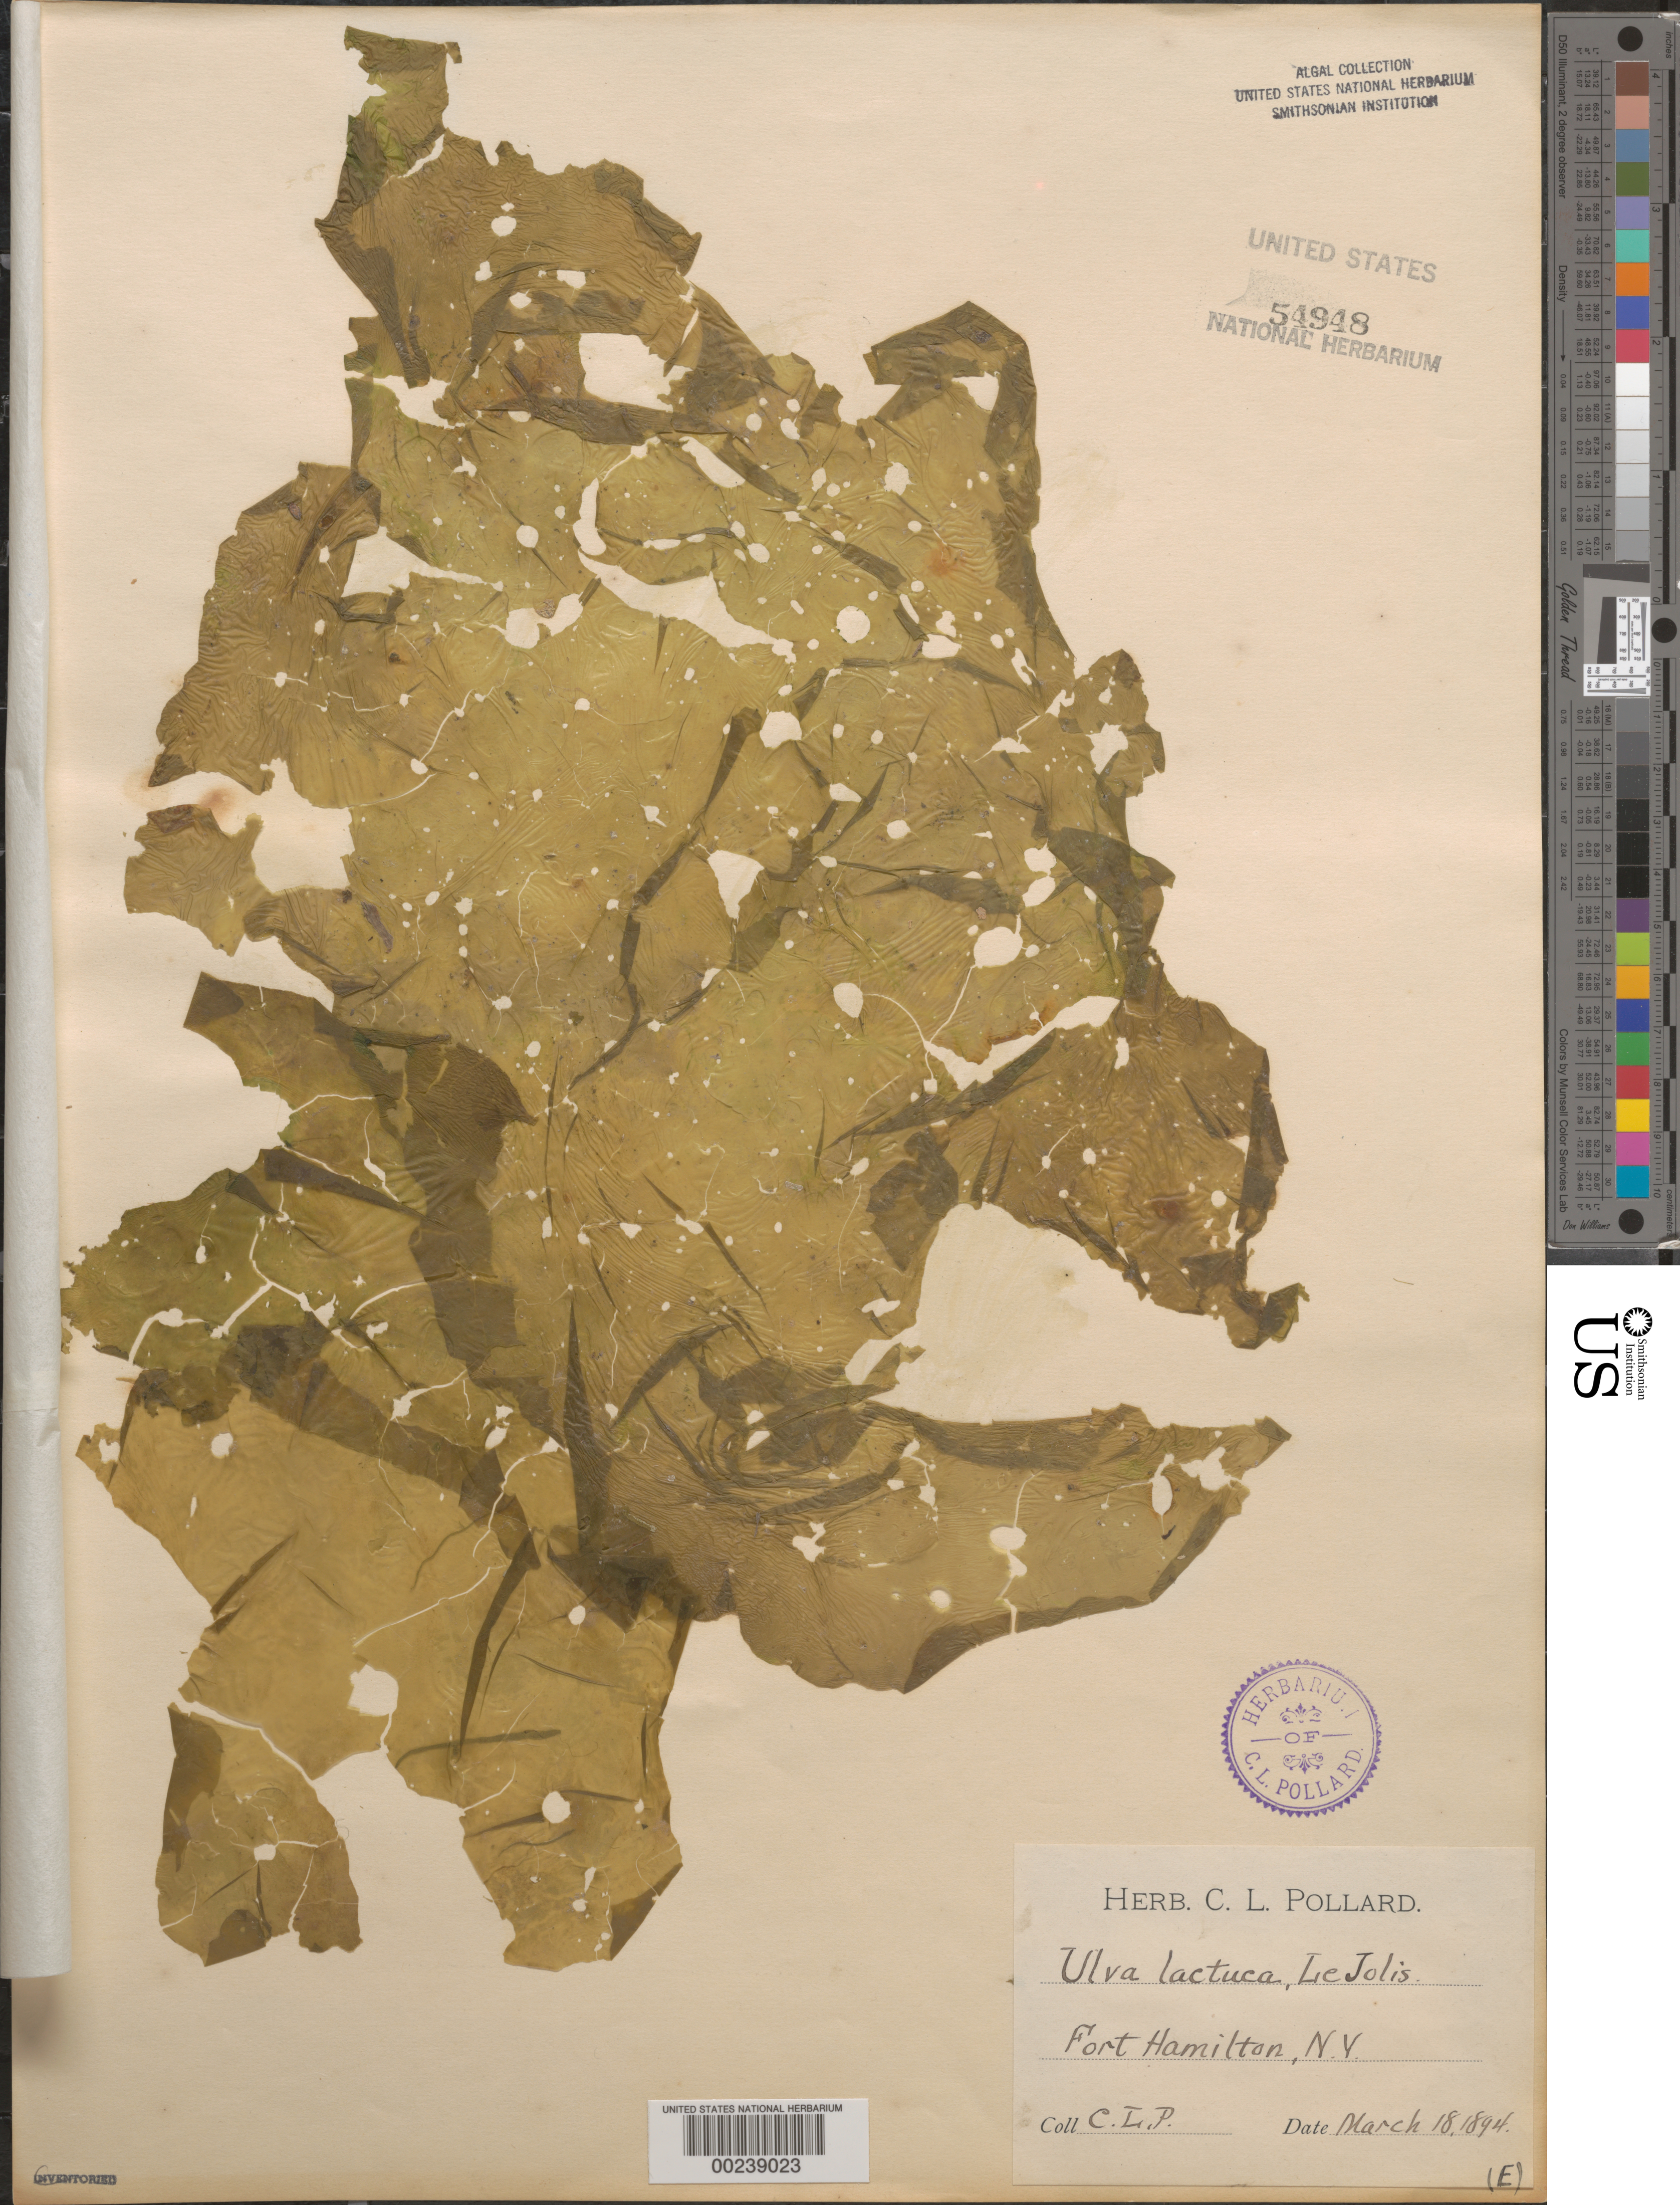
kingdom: Plantae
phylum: Chlorophyta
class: Ulvophyceae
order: Ulvales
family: Ulvaceae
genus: Ulva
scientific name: Ulva lactuca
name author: L.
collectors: C. L. Pollard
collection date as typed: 18 Mar 1894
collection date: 1894-03-18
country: United States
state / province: New York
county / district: Kings County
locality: Fort Hamilton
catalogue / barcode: US 54948